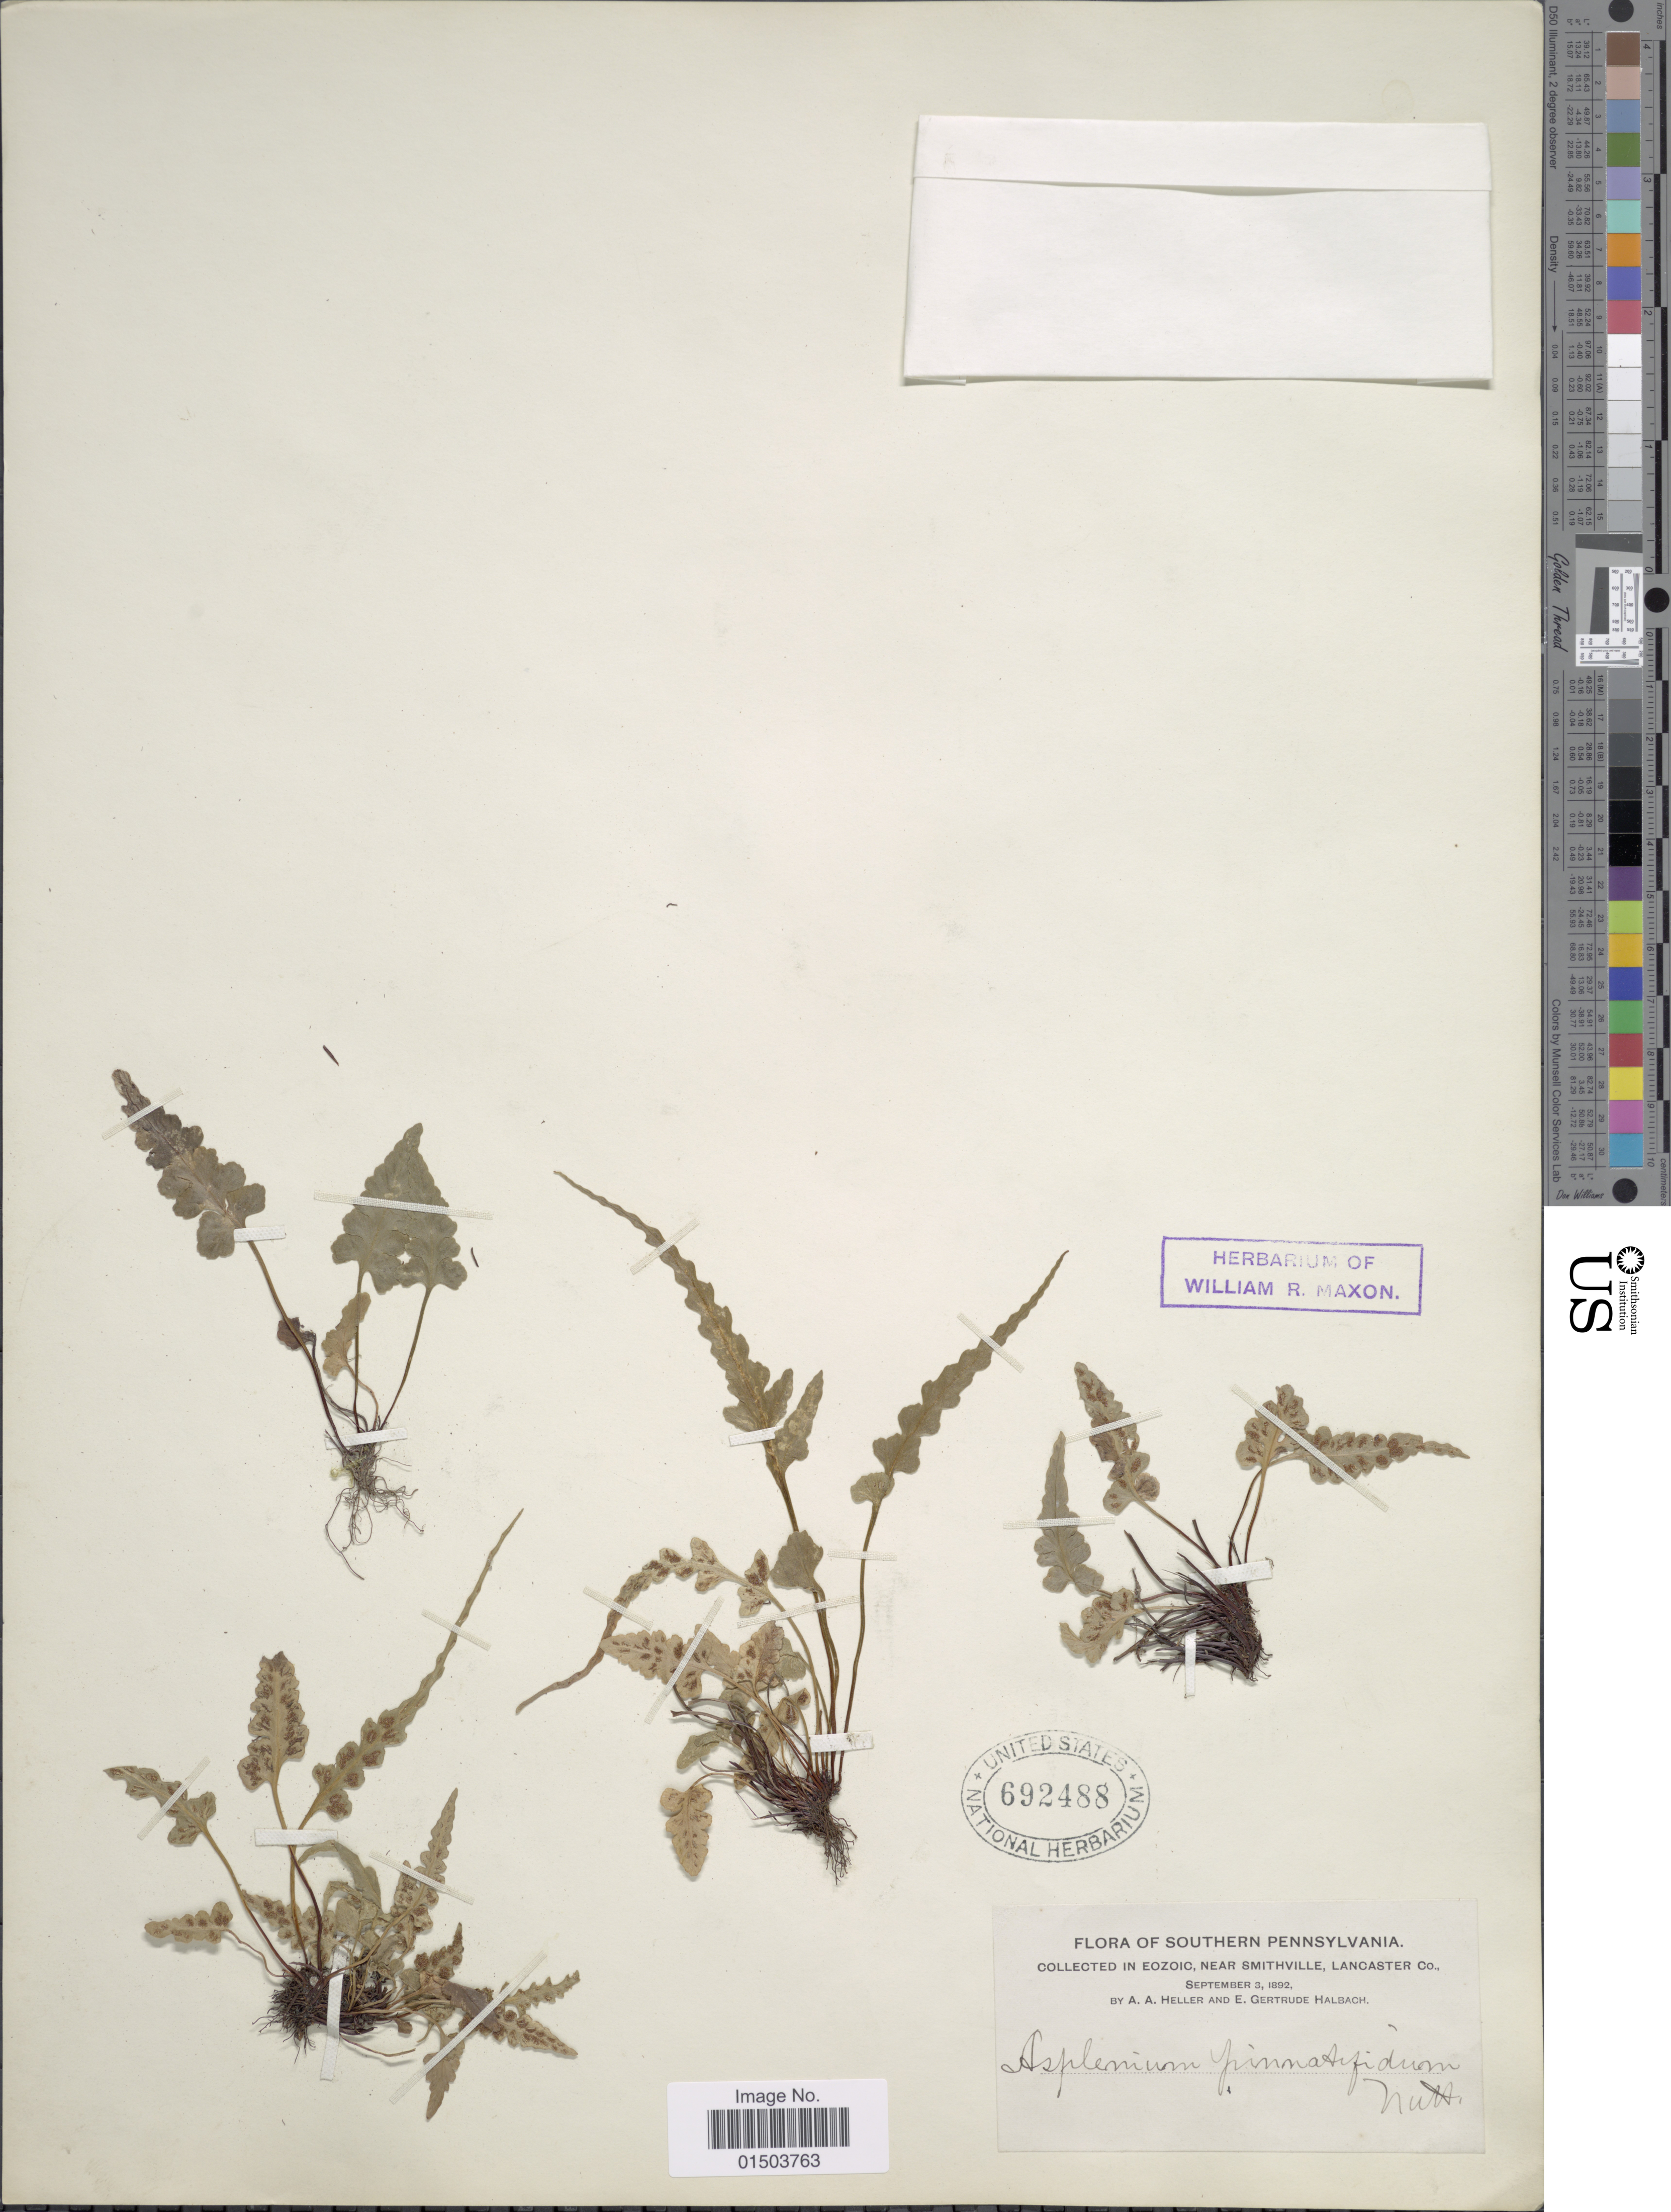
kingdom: Plantae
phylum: Tracheophyta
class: Polypodiopsida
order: Polypodiales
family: Aspleniaceae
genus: Asplenium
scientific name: Asplenium pinnatifidum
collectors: A. A. Heller & E. G. Halbach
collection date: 1892-09-03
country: United States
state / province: Pennsylvania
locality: Southern Pennsylvania. In Eozoic, near Smithville, Lancaster Co.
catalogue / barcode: US 692488